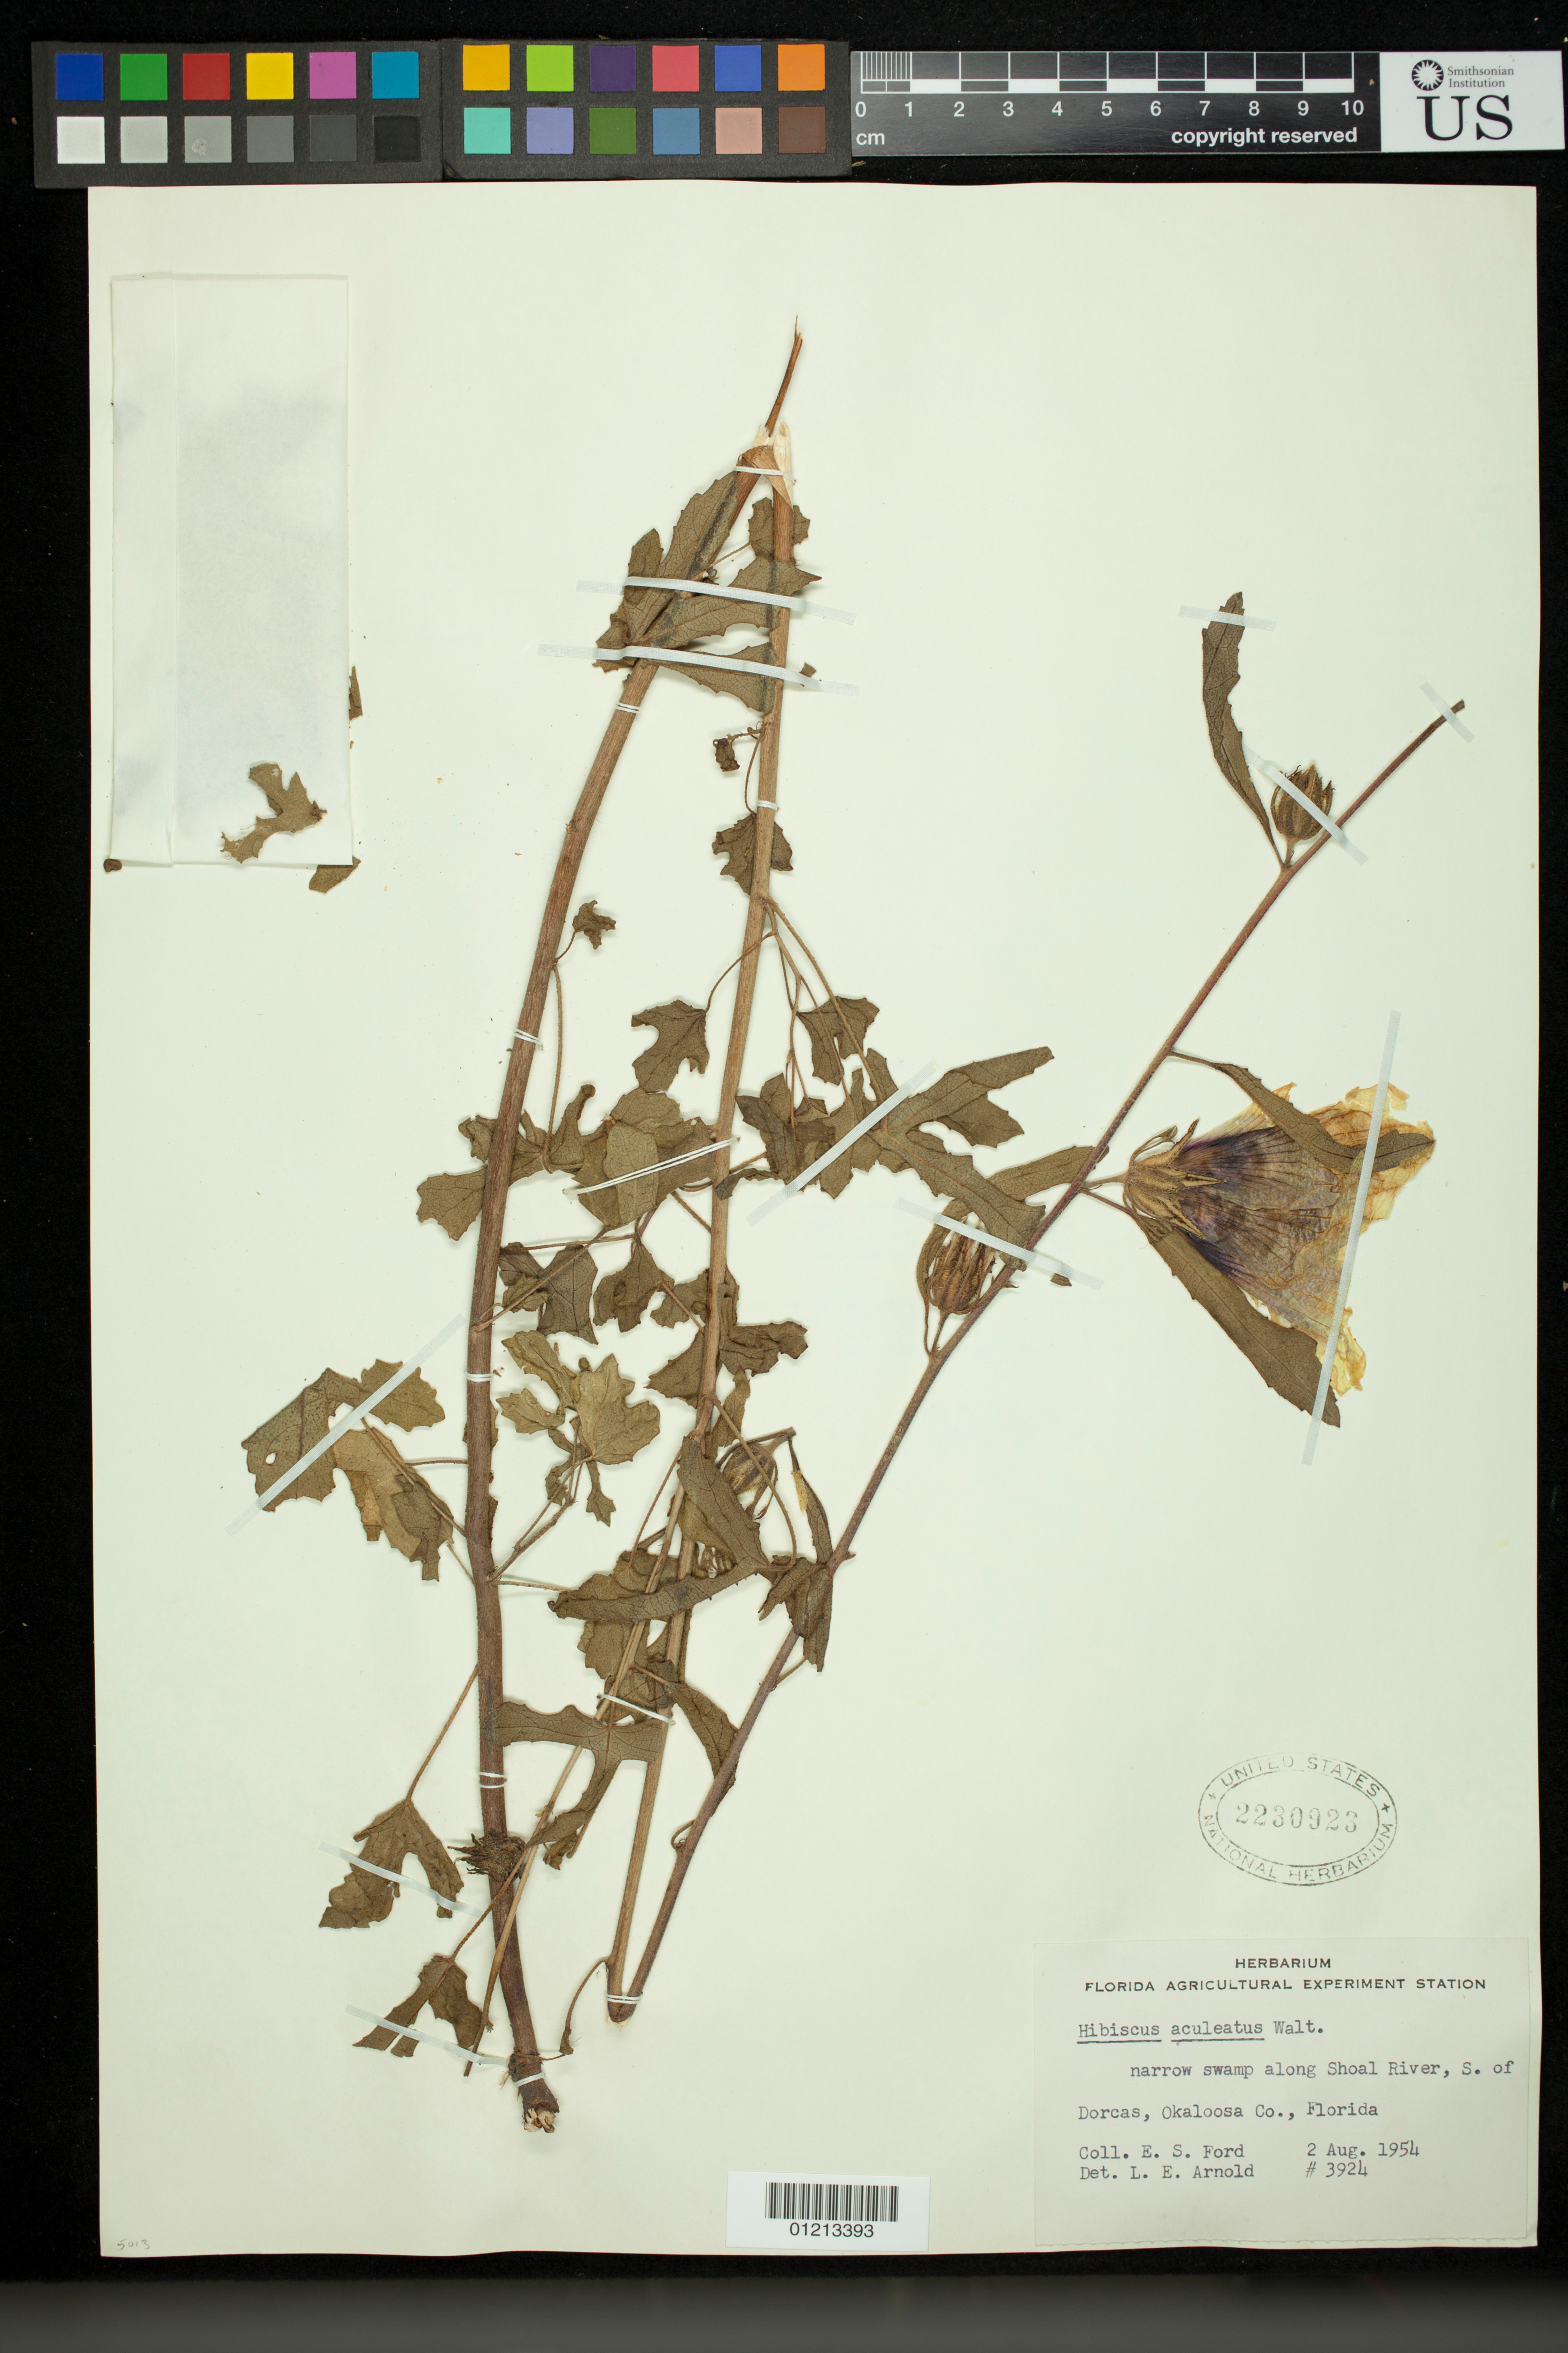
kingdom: Plantae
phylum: Tracheophyta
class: Magnoliopsida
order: Malvales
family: Malvaceae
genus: Sabdariffa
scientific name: Sabdariffa aculeata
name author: (Walter) M.M. Hanes & R.L. Barrett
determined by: Dorr, Laurence J., Curator (BOT), Smithsonian Institution - National Museum of Natural History (UNITED STATES)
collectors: E. Ford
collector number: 3924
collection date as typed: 08 Feb 1954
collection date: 1954-02-08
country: United States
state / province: Florida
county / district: Okaloosa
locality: Narrow swamp along Shoal River, S. of dorcas, Okaloosa Co., Florida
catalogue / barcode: US 2230923